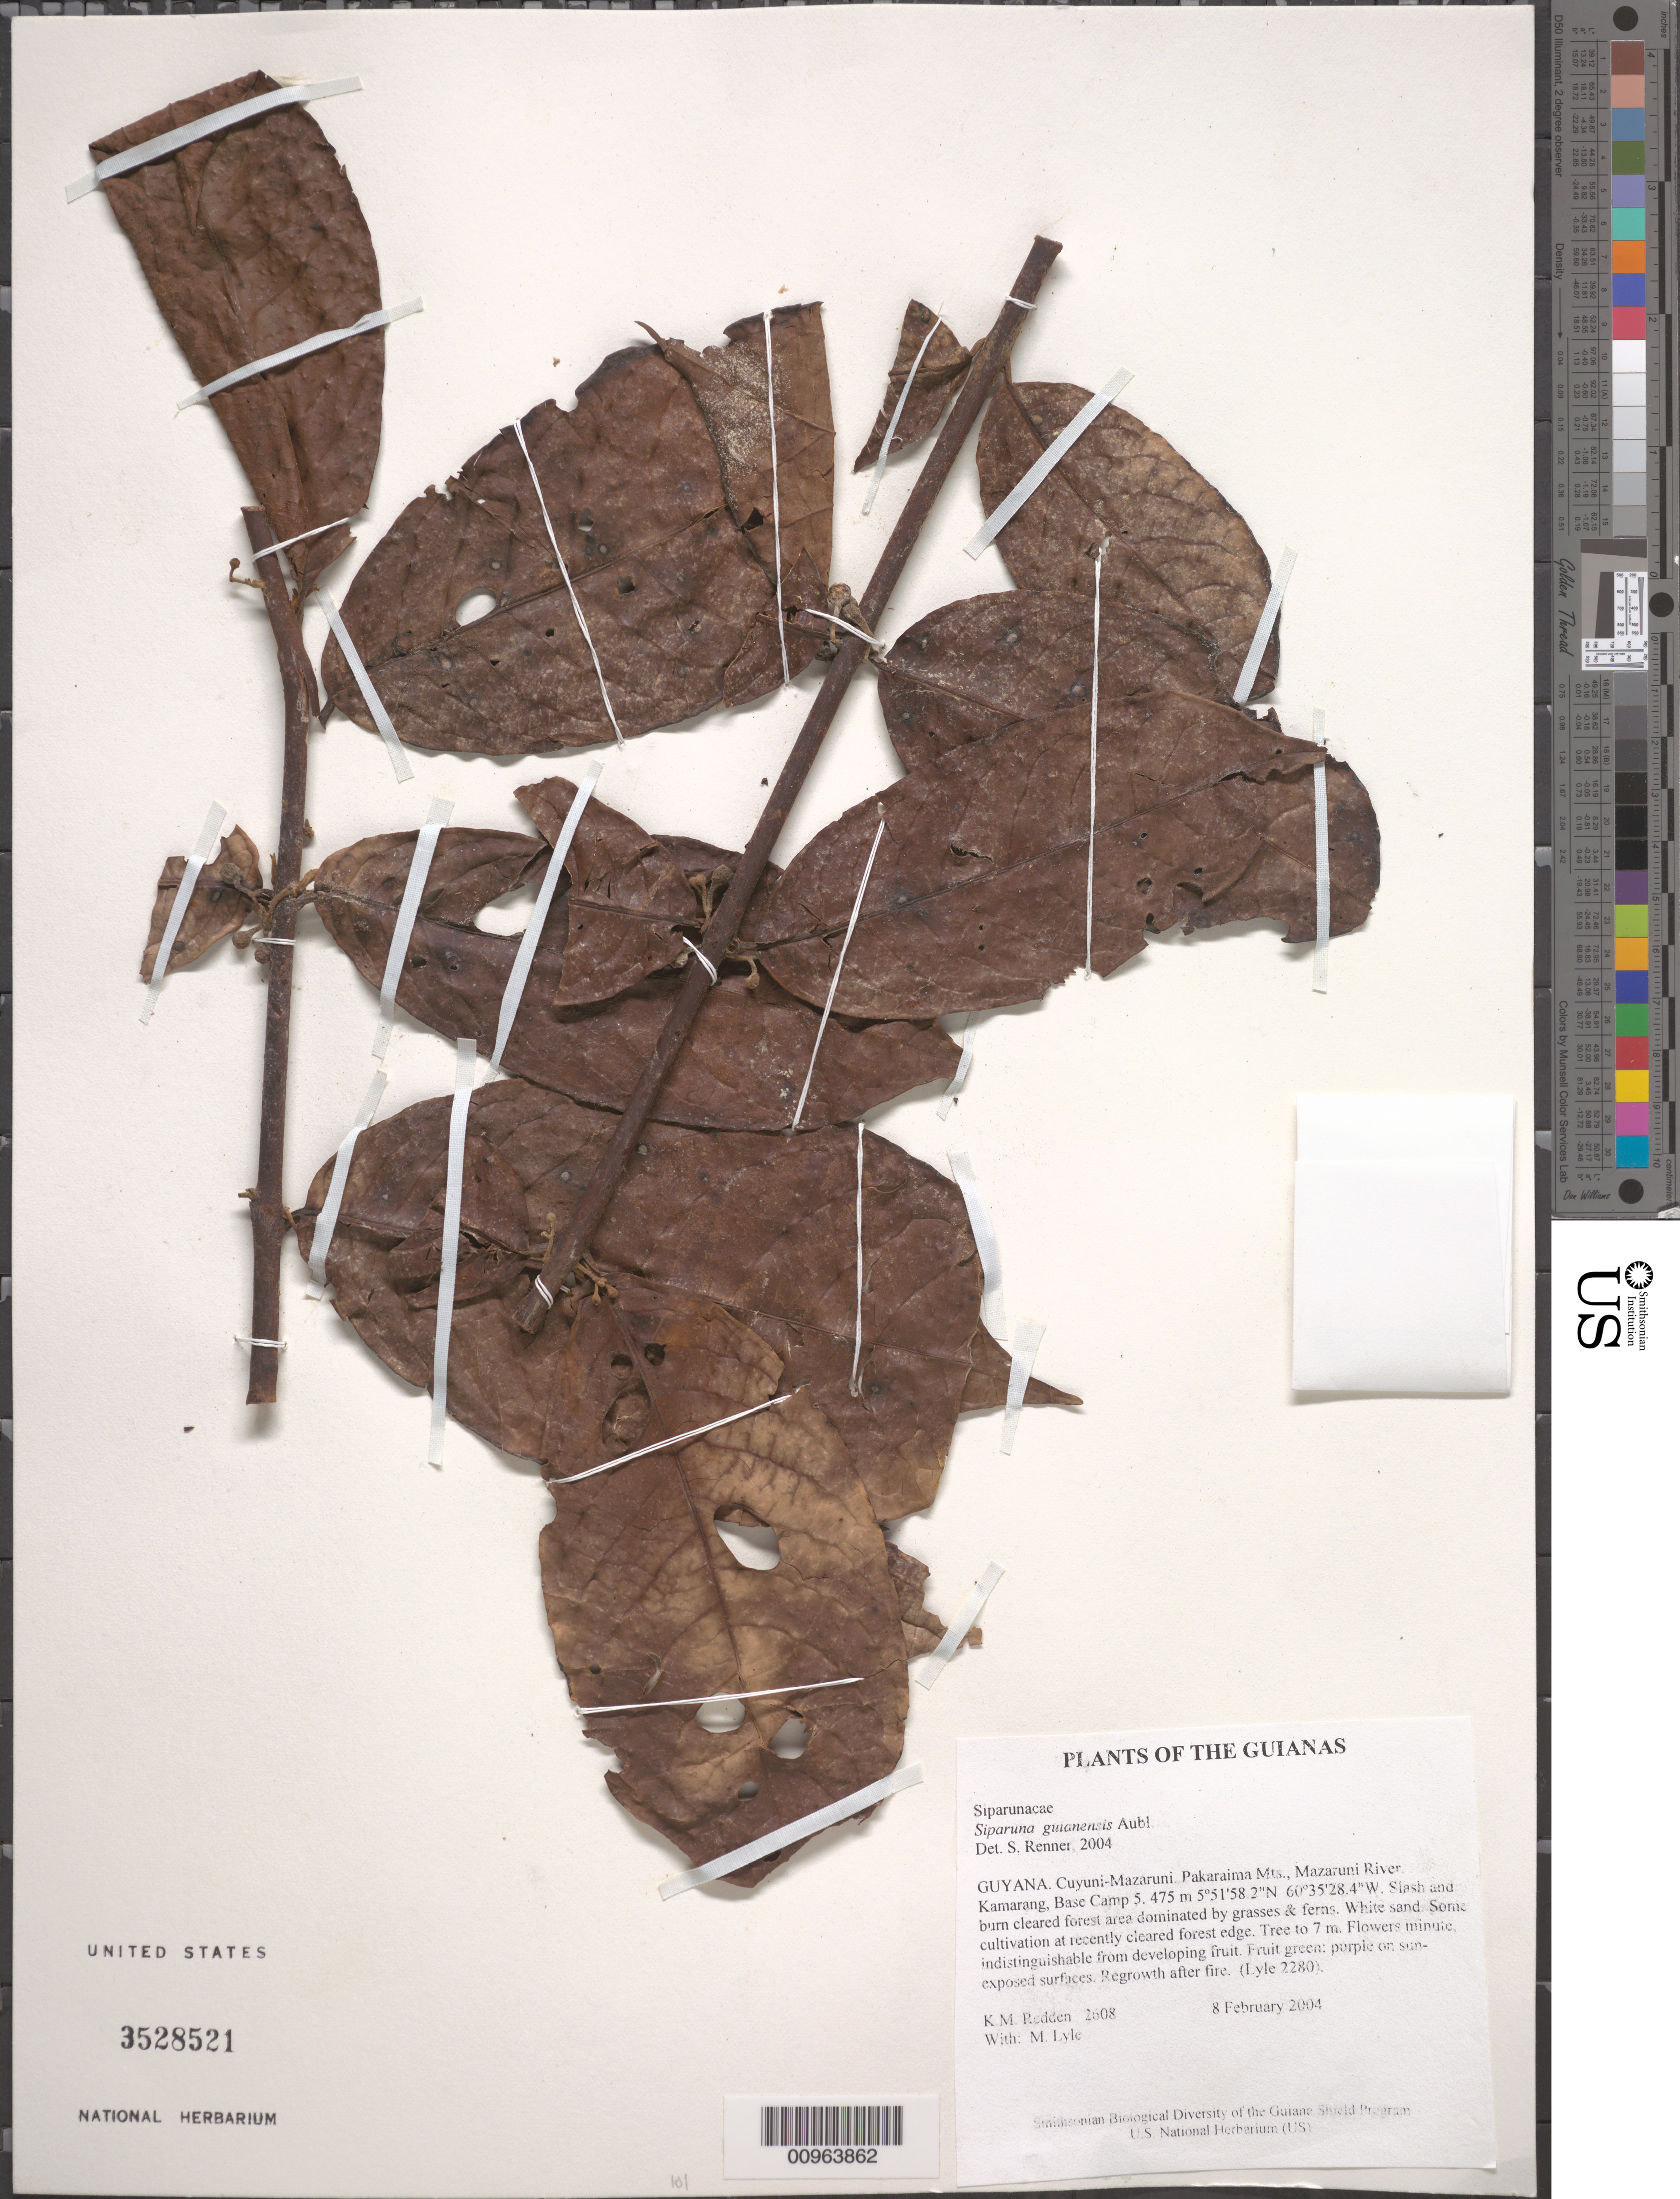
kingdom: Plantae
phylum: Tracheophyta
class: Magnoliopsida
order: Laurales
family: Siparunaceae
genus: Siparuna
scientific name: Siparuna guianensis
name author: Aubl.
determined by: Renner, S. S.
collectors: K. M. Redden & M. Lyle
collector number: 2608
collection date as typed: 8 February 2004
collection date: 2004-02-08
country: Guyana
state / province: Cuyuni-Mazaruni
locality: Pakaraima Mts., Mazaruni River. Kamarang, Base Camp 5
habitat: Slash and burn cleared forest area dominated by grasses & ferns. White sand. Some cultivation at recently cleared forest edge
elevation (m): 475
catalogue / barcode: US 3528521